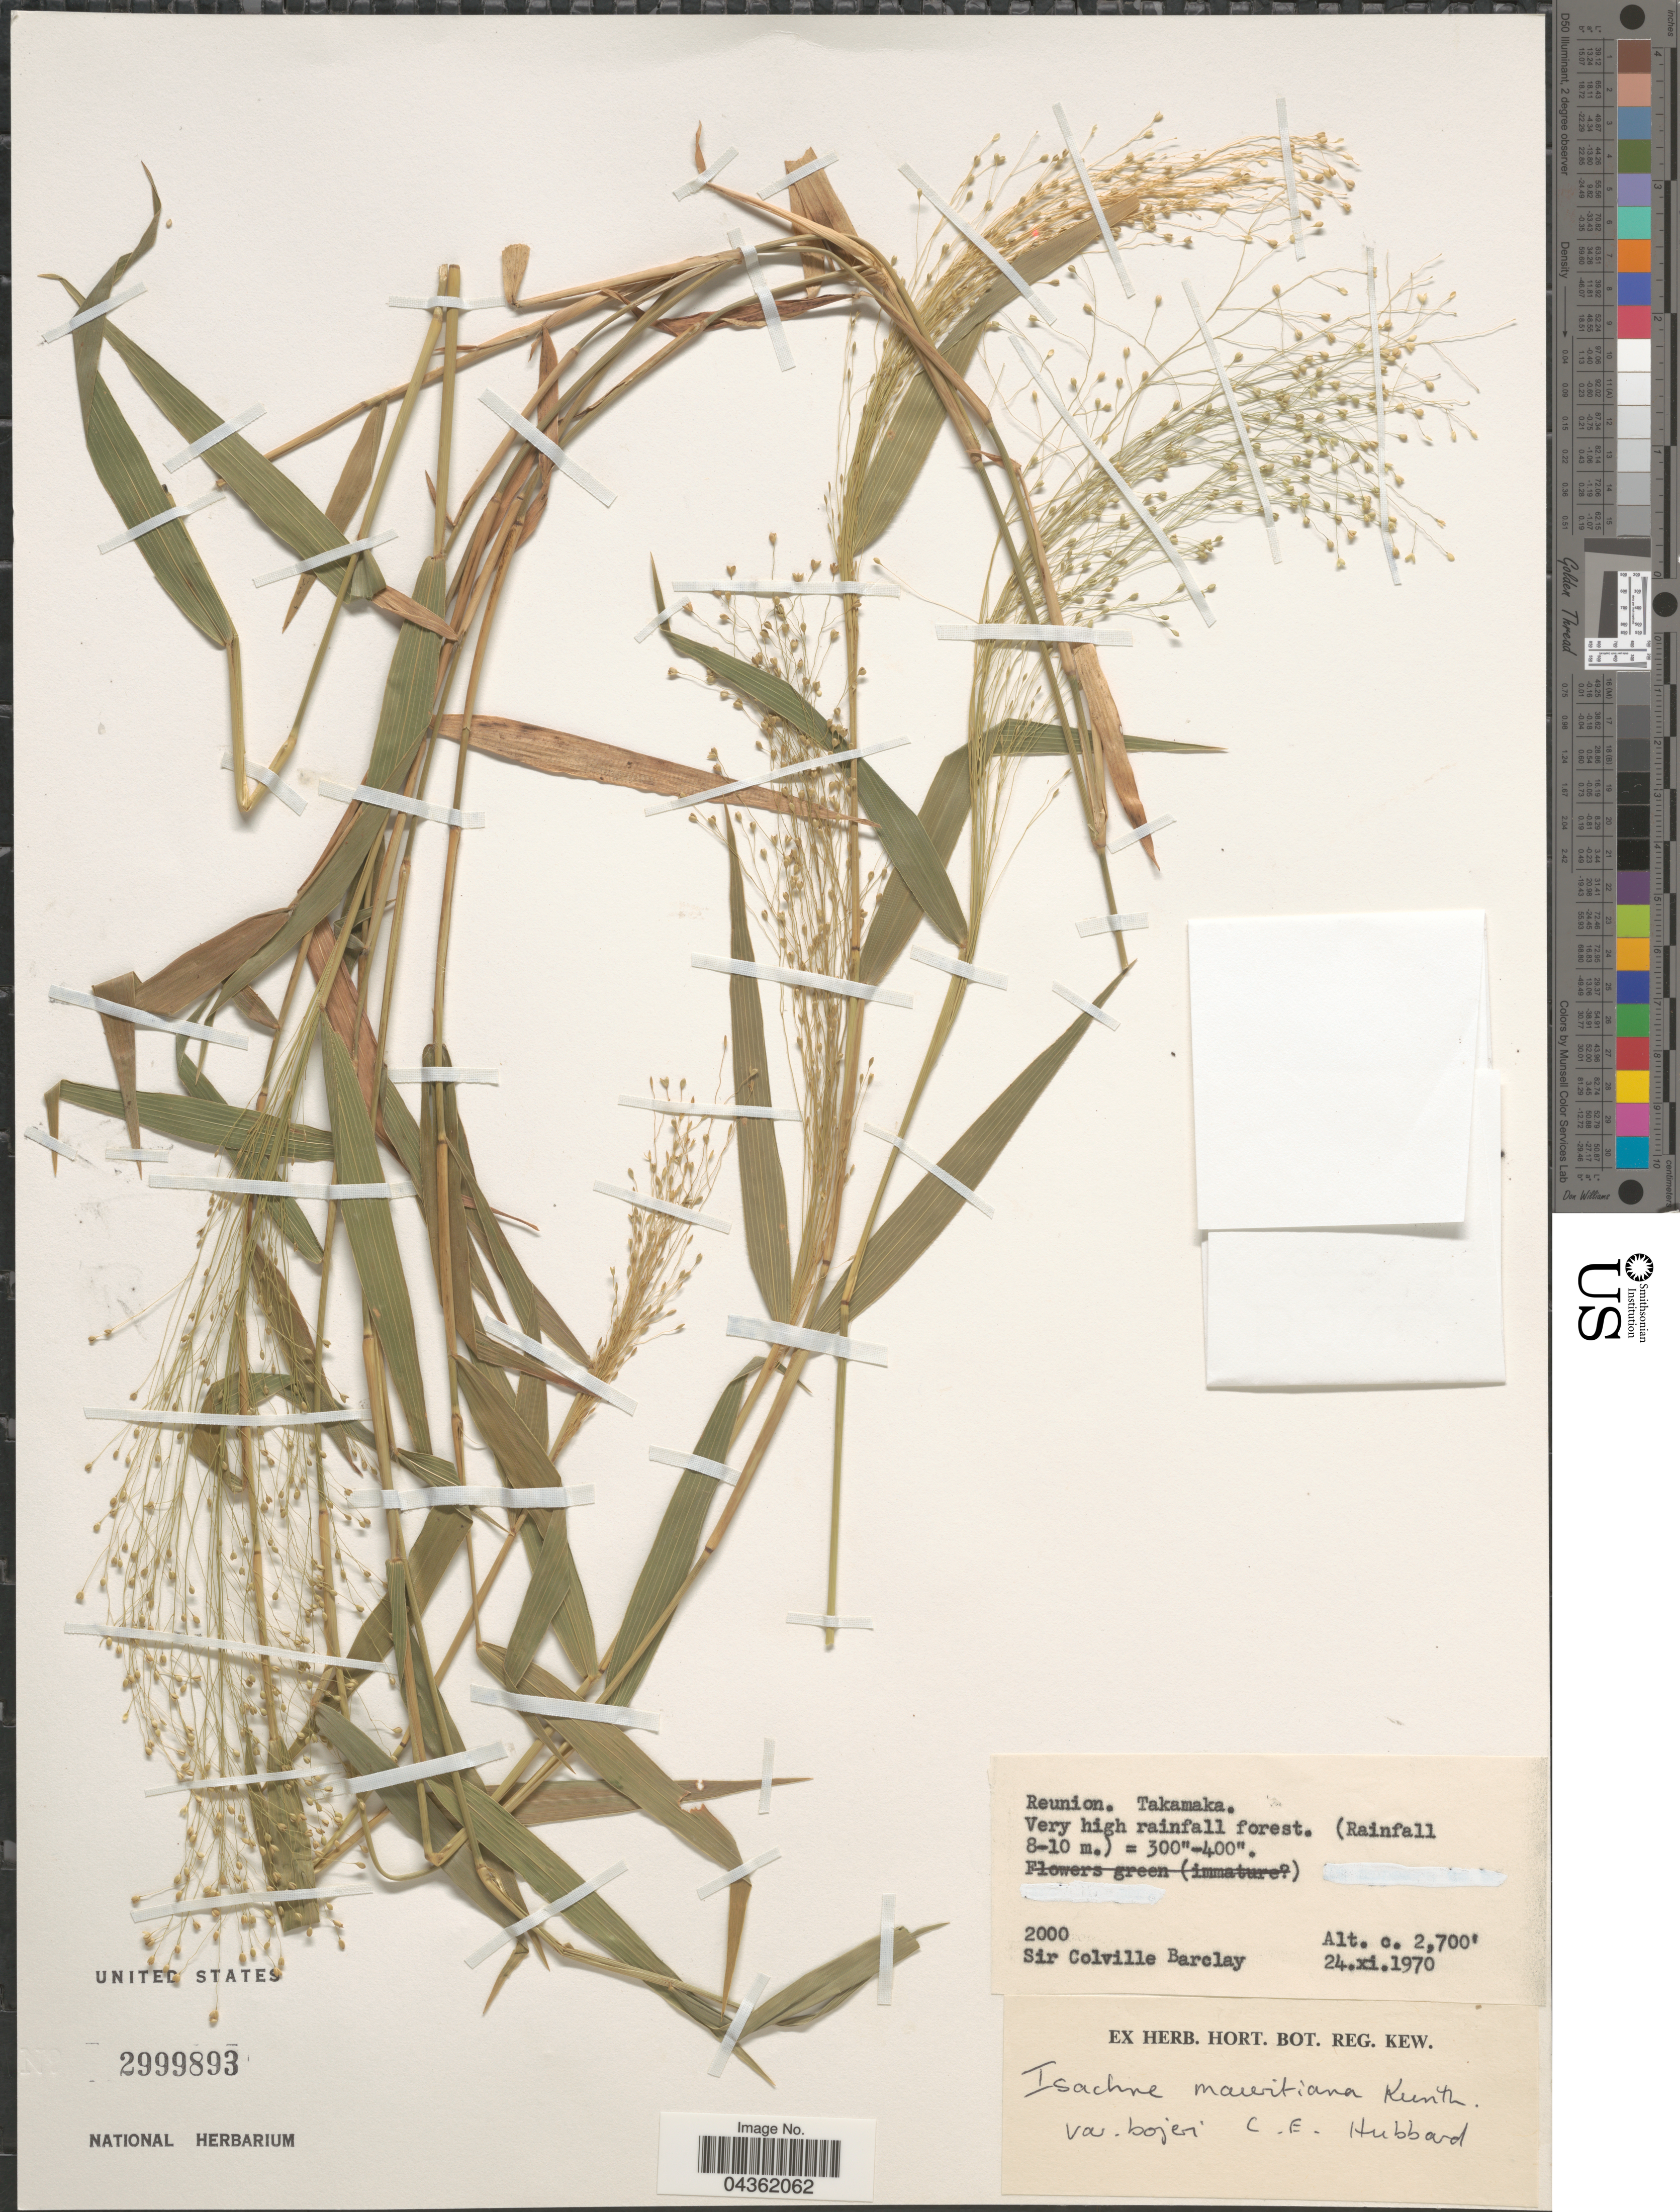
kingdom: Plantae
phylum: Tracheophyta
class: Liliopsida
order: Poales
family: Poaceae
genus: Isachne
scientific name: Isachne mauritiana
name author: Kunth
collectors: C. Barclay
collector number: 2000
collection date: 1970-11-24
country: Réunion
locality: Reunion. Takamaka.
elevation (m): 823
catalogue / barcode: US 2999893